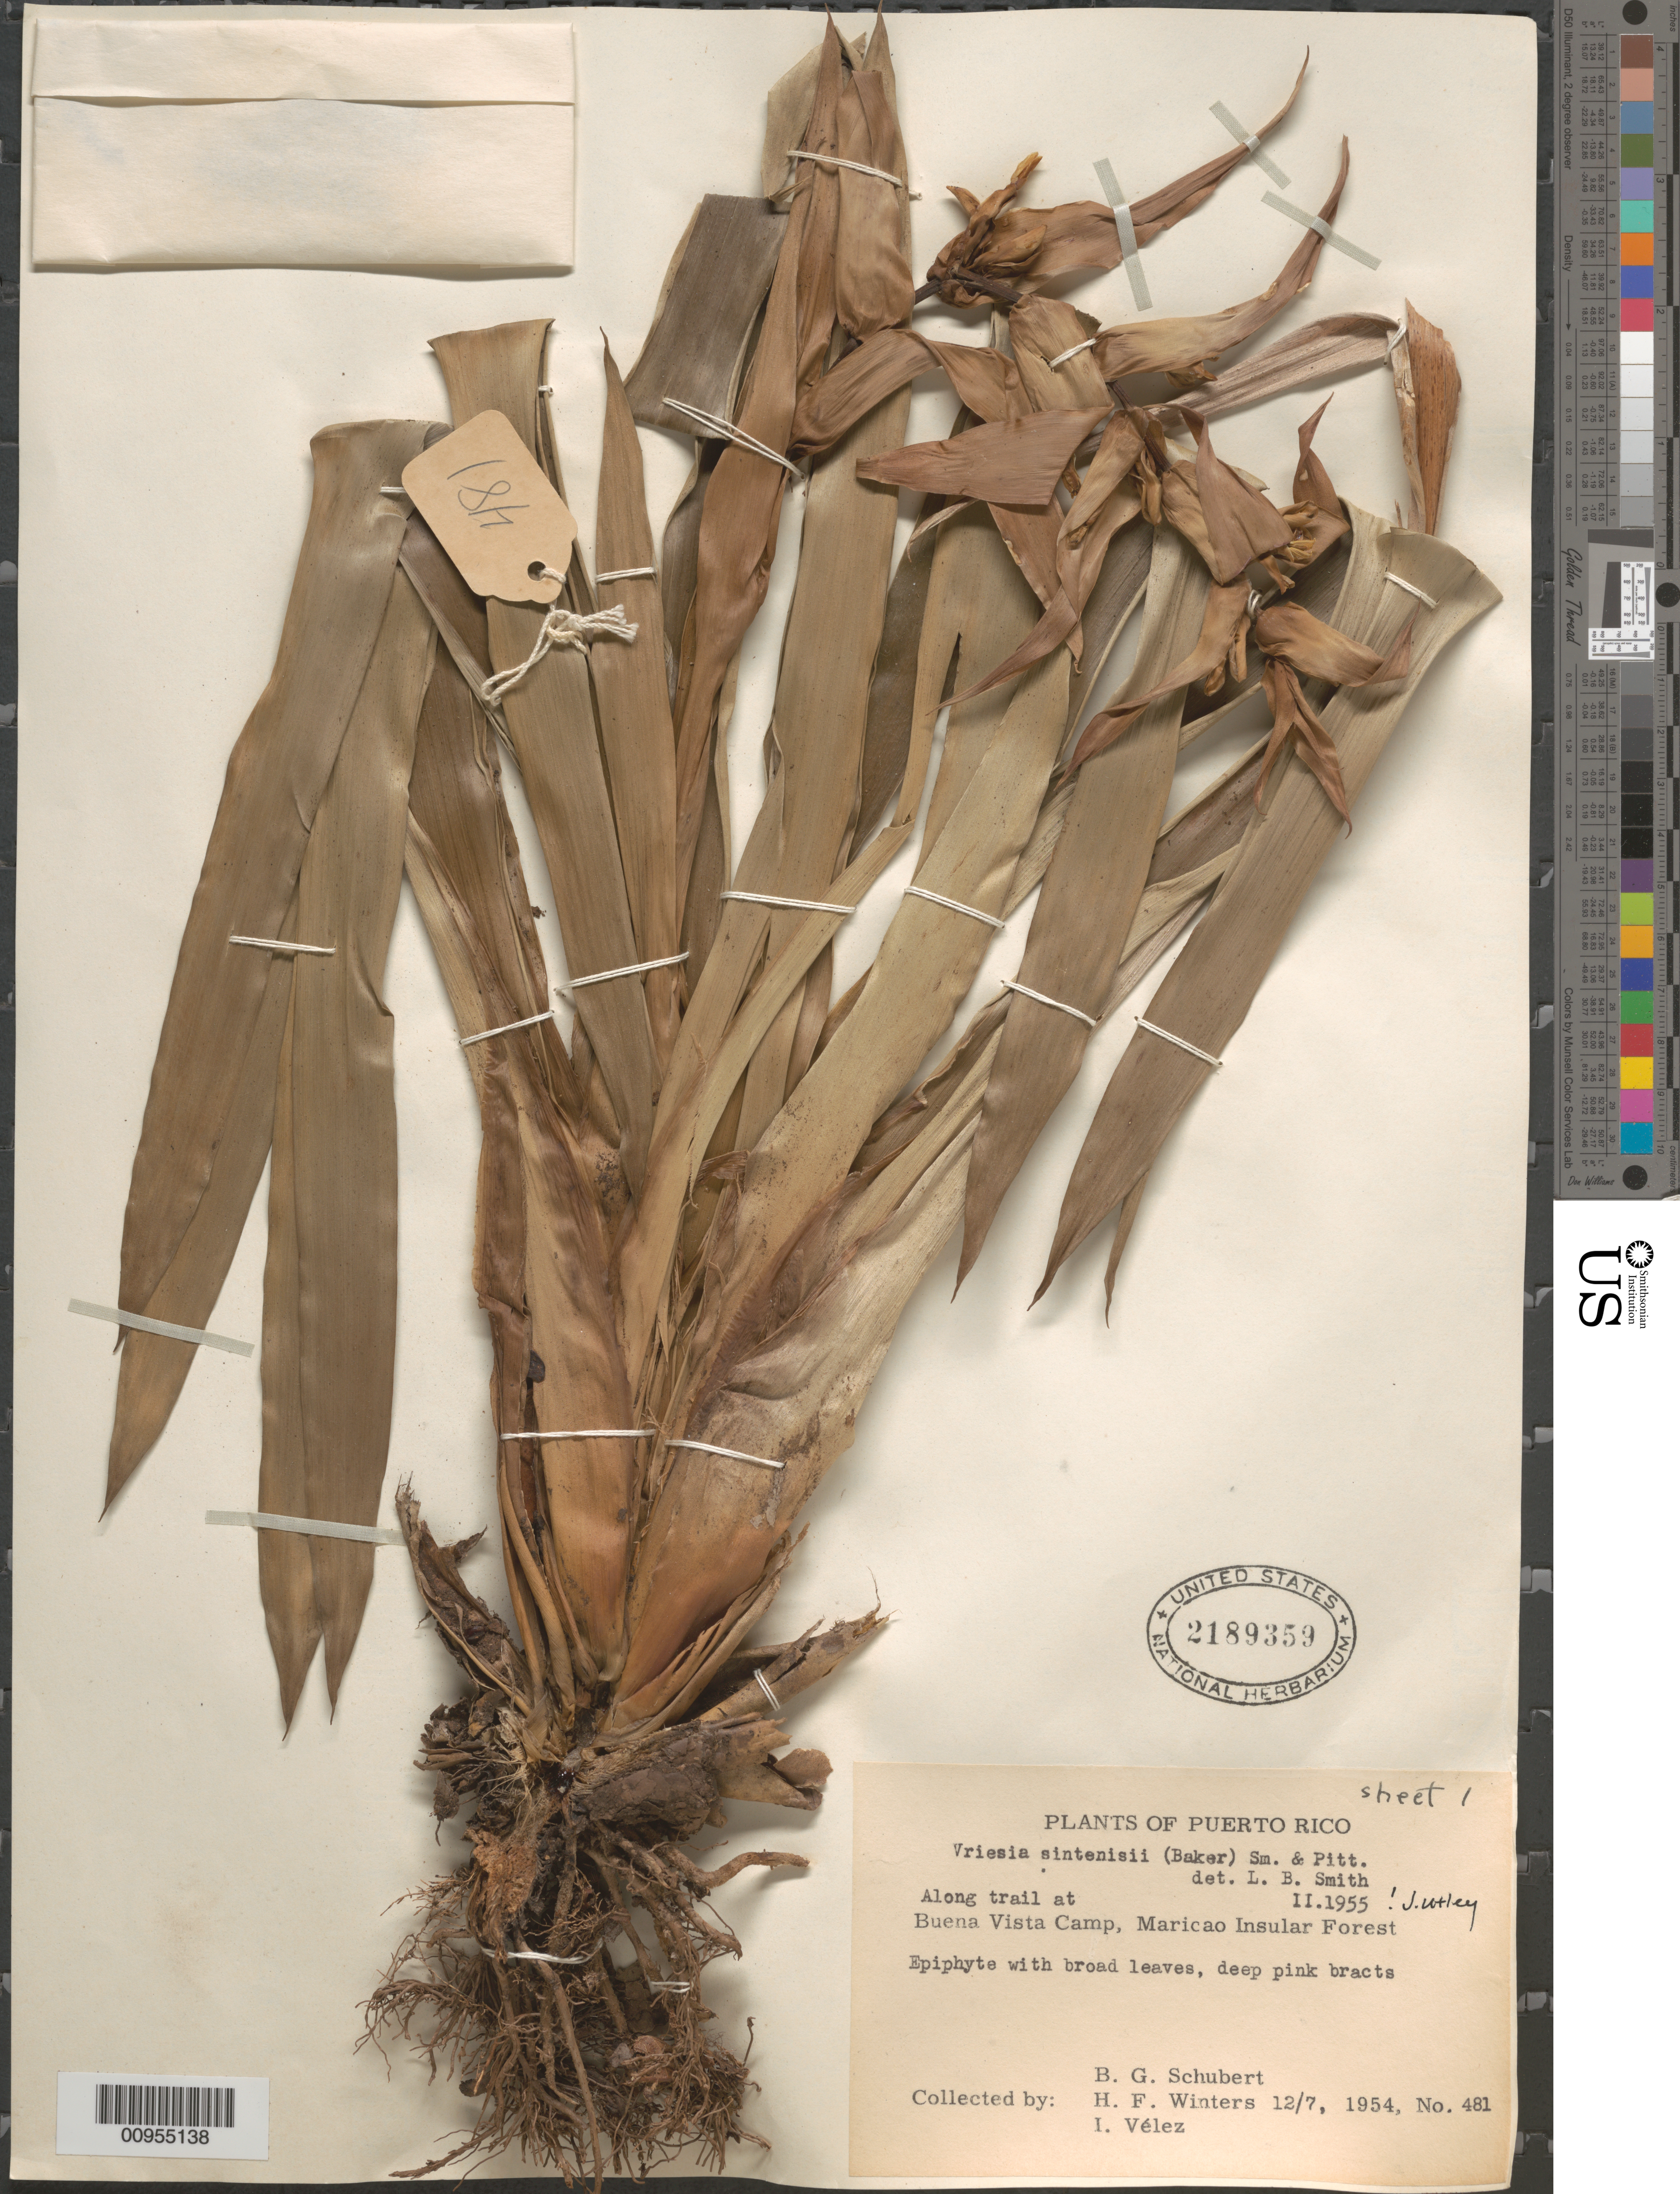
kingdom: Plantae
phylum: Tracheophyta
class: Liliopsida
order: Poales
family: Bromeliaceae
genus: Werauhia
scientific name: Werauhia sintenisii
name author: (Baker) J.R. Grant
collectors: B. Schubert, H. Winters & I. Velez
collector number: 481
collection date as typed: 07 Dec 1954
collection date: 1954-12-07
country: Puerto Rico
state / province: Maricao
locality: Buena Vista Camp, Maricao Insular Forest; along trail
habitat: Along trail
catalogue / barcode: US 2189359